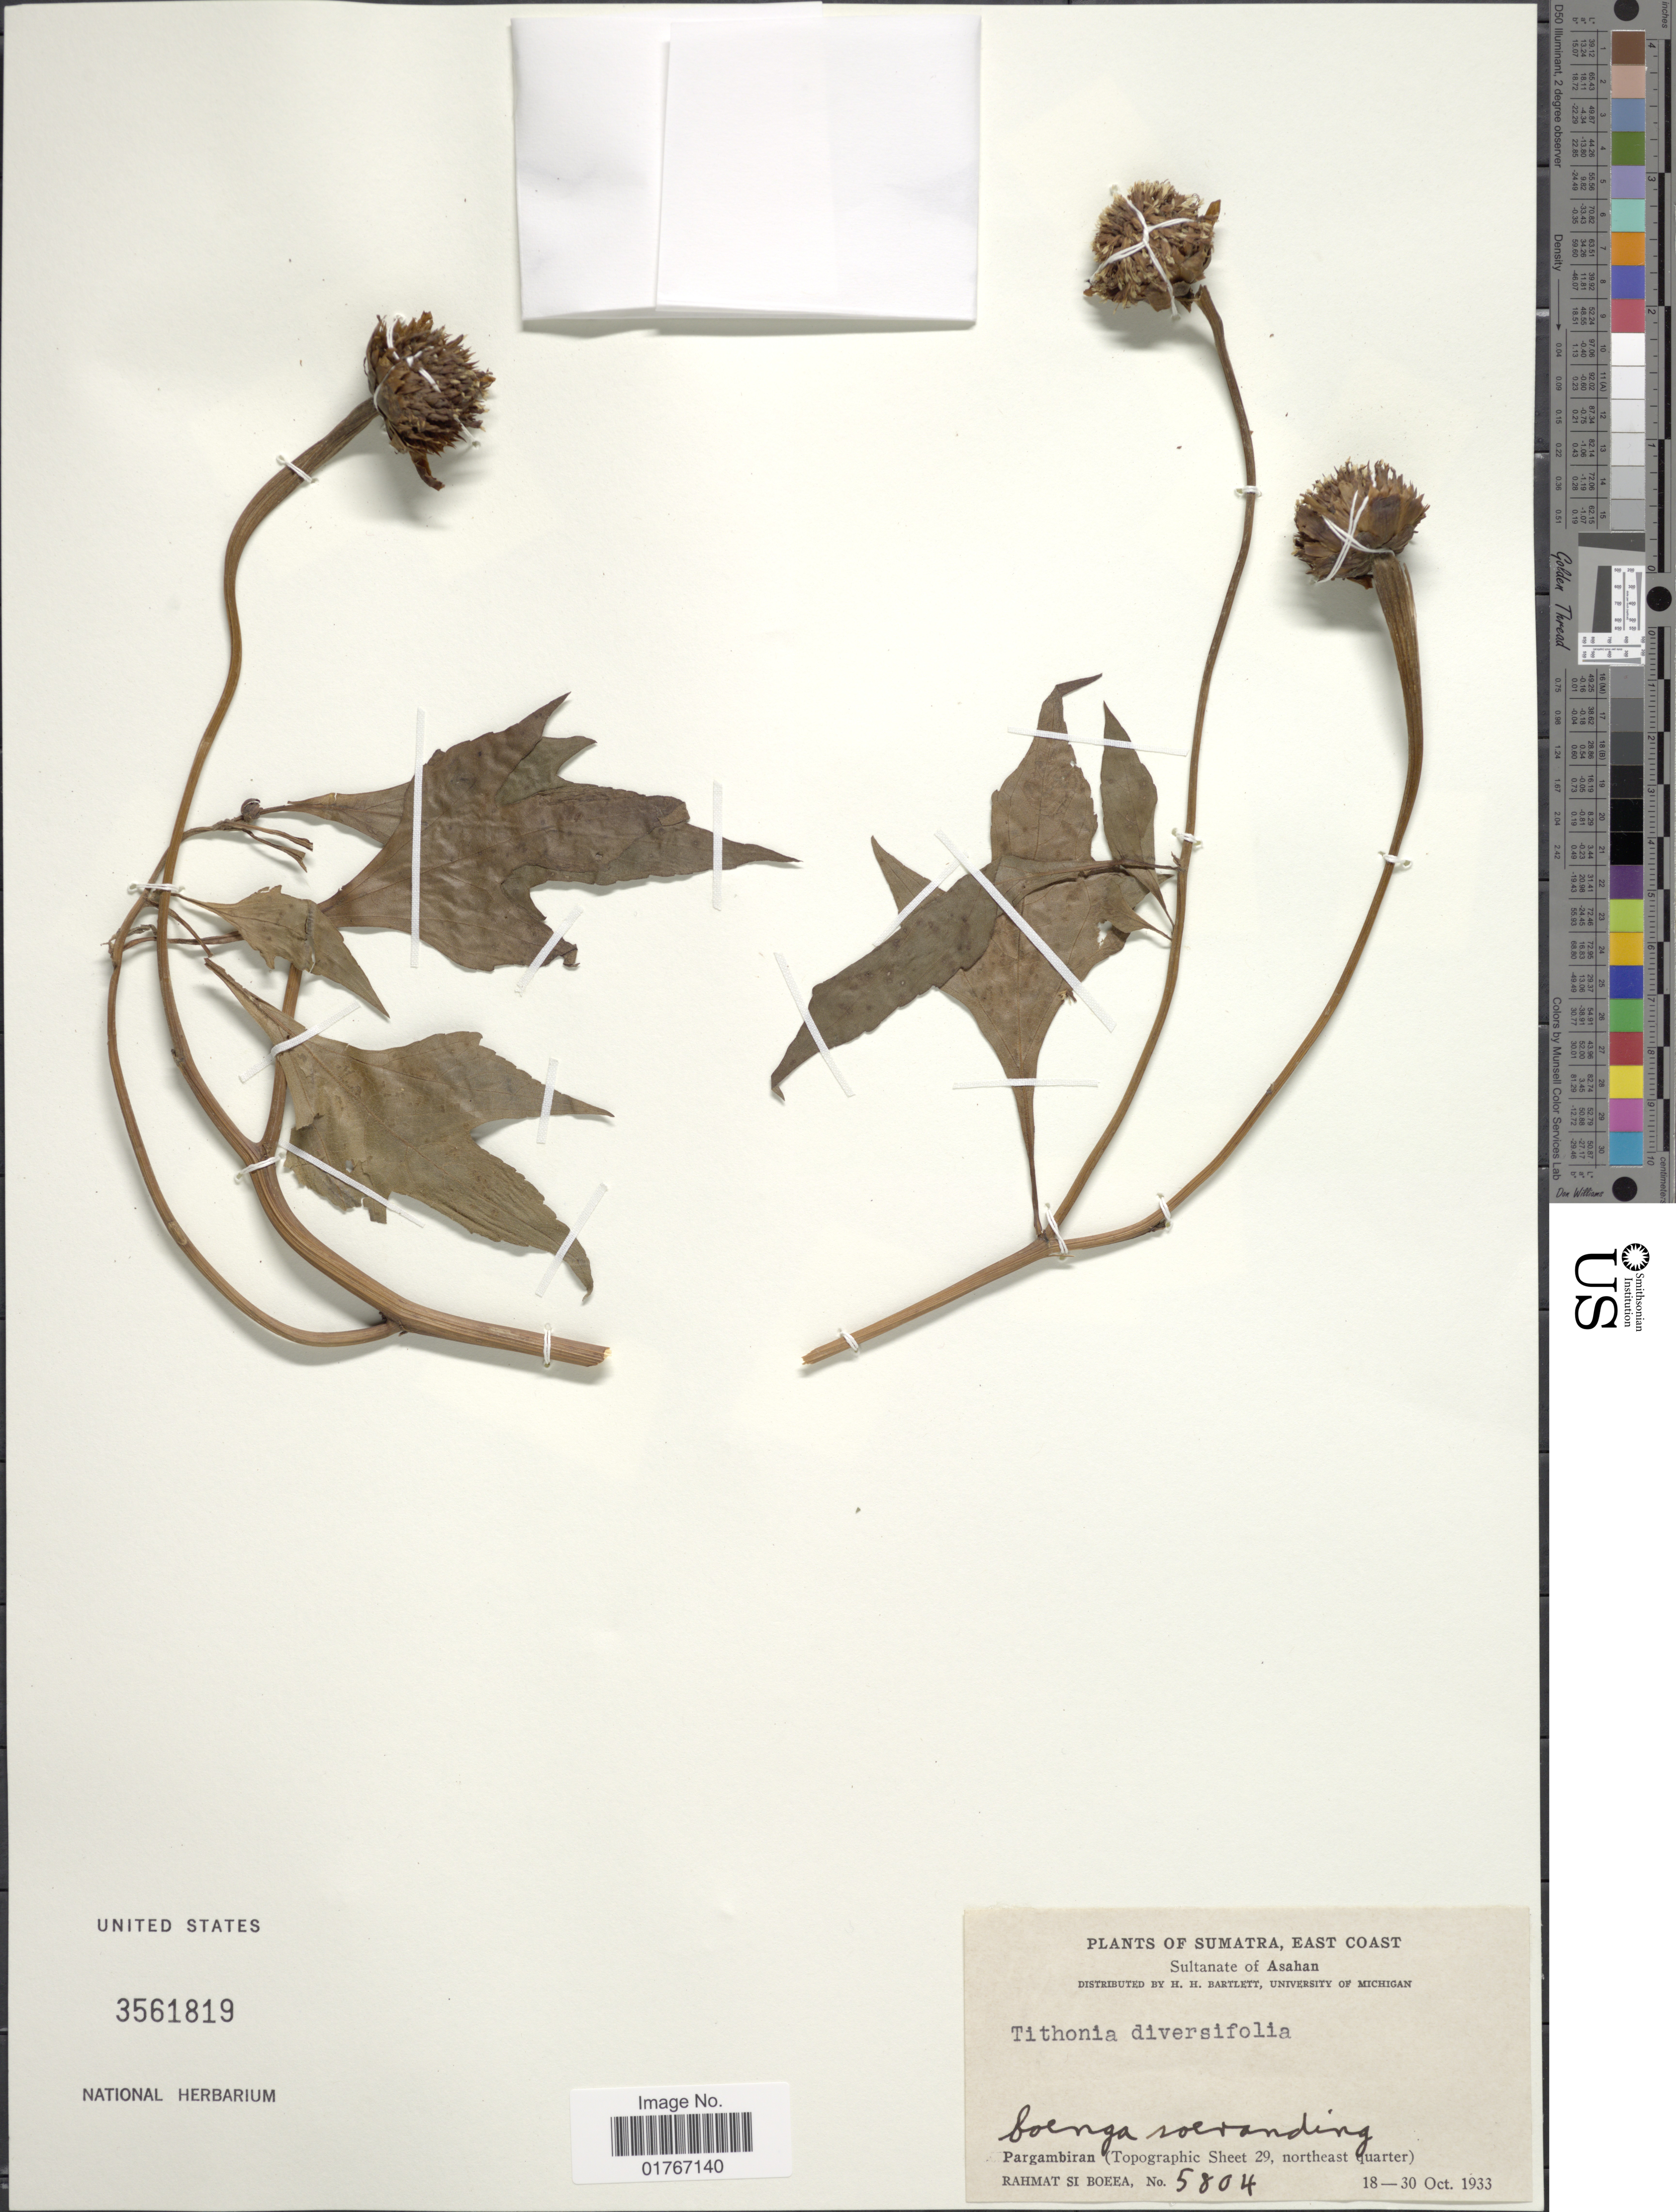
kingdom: Plantae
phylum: Tracheophyta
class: Magnoliopsida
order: Asterales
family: Asteraceae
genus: Tithonia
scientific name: Tithonia diversifolia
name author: (Hemsl.) A. Gray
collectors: Rahmat Si Boeea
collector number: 5804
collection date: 1933-10-18/1933-10-30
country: Malaysia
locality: East Coast, Sultanate of Asahan, Boenga soernding, Pargambiran (Topographic Sheet 29, northeast quarter)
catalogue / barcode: US 3561819